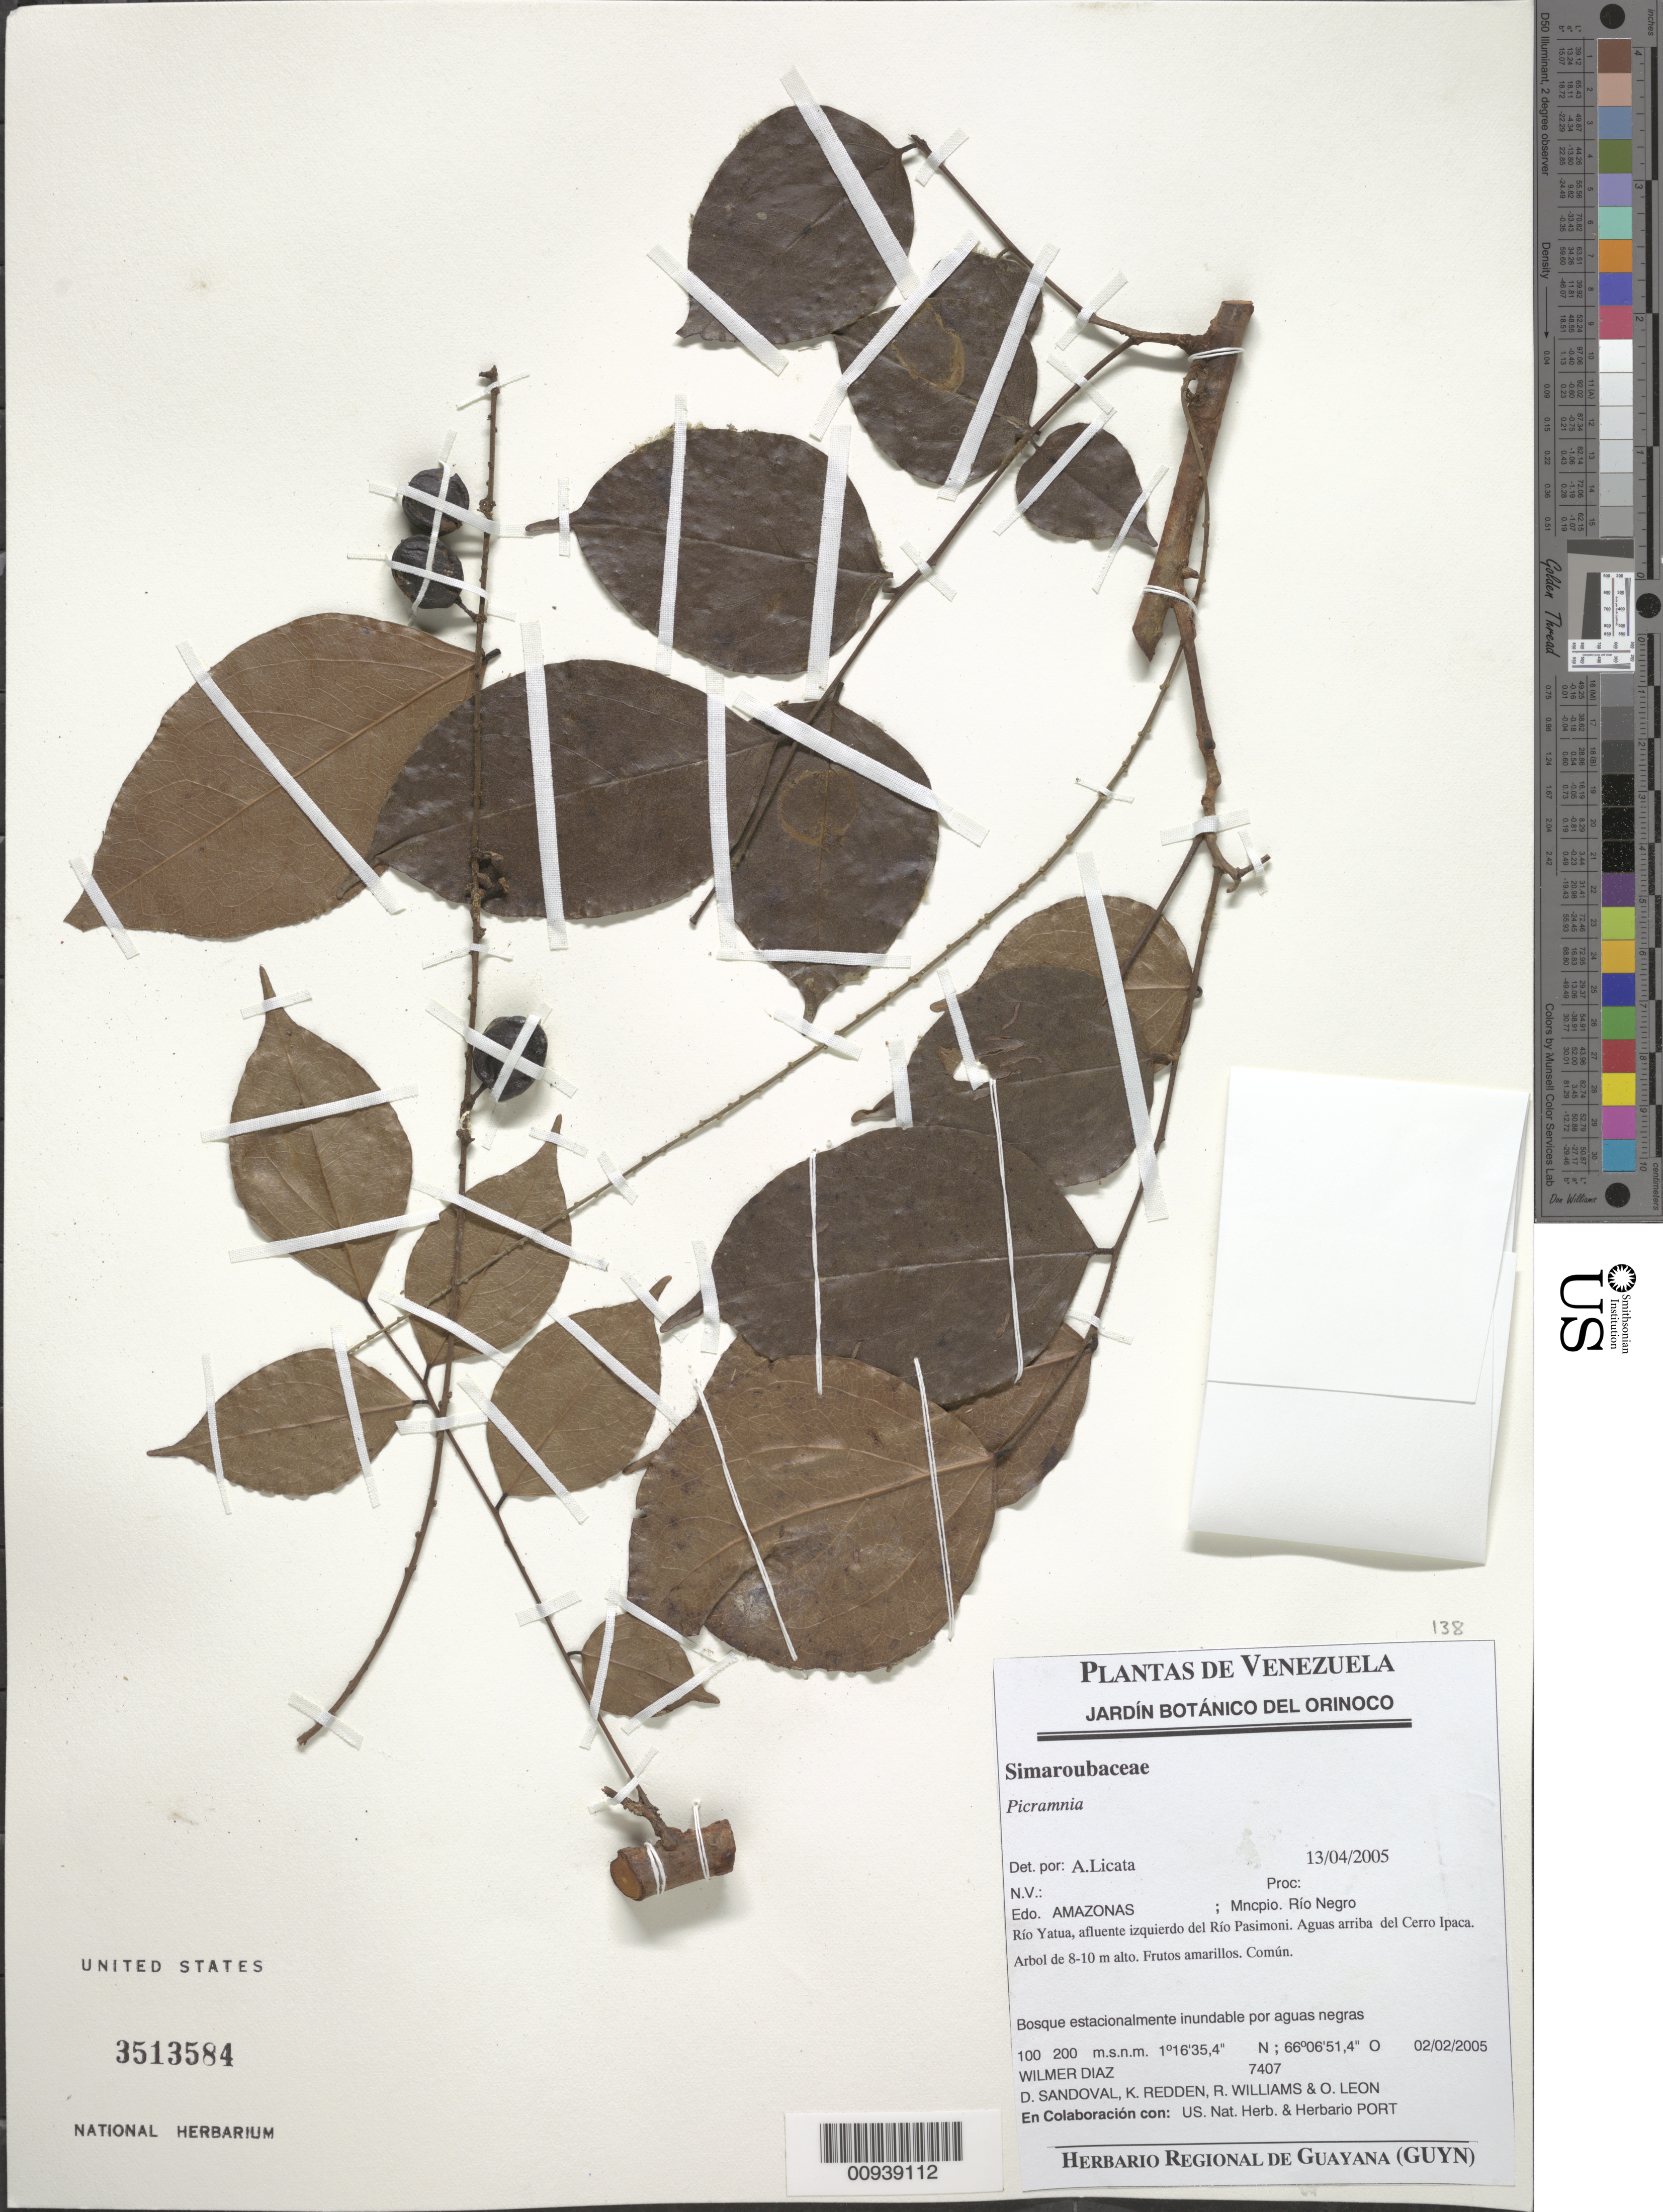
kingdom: Plantae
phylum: Tracheophyta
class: Magnoliopsida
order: Picramniales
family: Picramniaceae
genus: Picramnia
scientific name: Picramnia sp.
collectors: W. Díaz P., D. Sandoval, K. M. Redden, R. Williams & O. León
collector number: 7407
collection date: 2005-02-02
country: Venezuela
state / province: Amazonas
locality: Mncpio. Río Negro. Río Yatua, afluente izquierdo del Río Pasimoni. Aguas arriba del Cerro Ipaca.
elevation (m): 100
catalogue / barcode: US 3513584